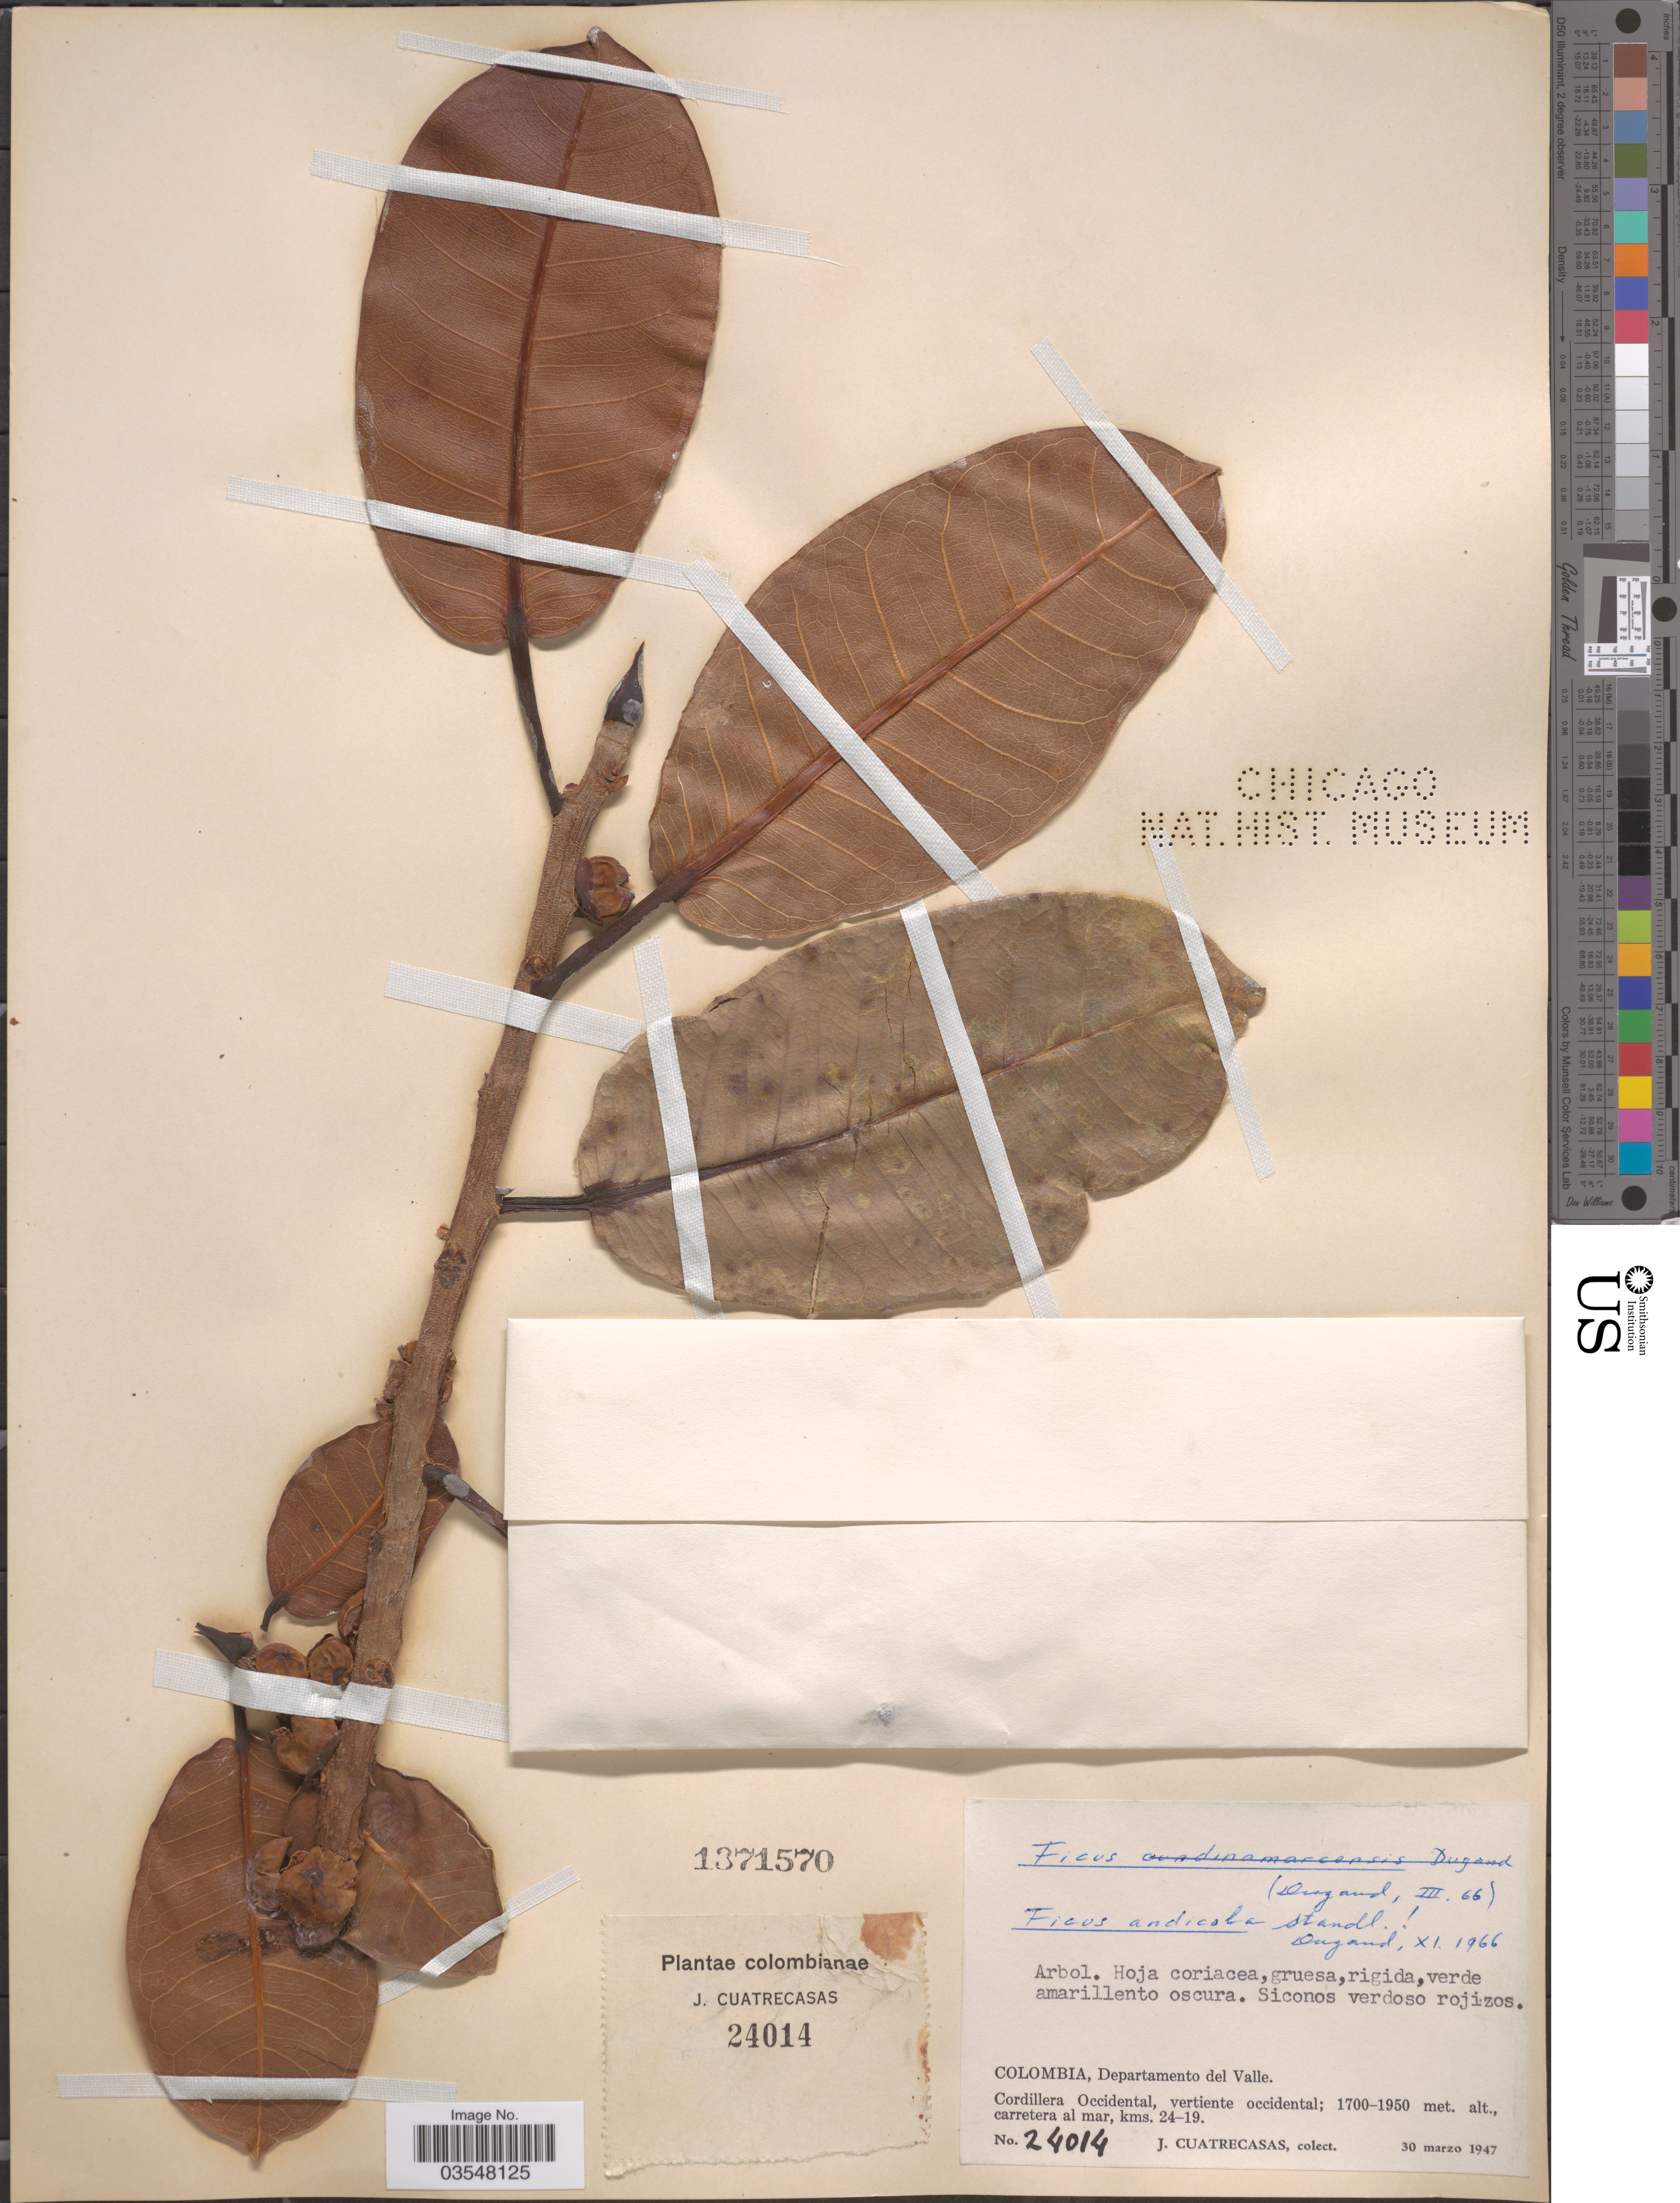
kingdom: Plantae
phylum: Tracheophyta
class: Magnoliopsida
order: Rosales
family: Moraceae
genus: Ficus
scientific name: Ficus andicola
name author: Standl.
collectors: J. Cuatrecasas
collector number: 24014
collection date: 1947-03-30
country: Colombia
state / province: Valle del Cauca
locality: Departamento del Valle. Cordillera Occidental, vertiente occidental; carretera al mar, kms. 24-19.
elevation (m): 1700